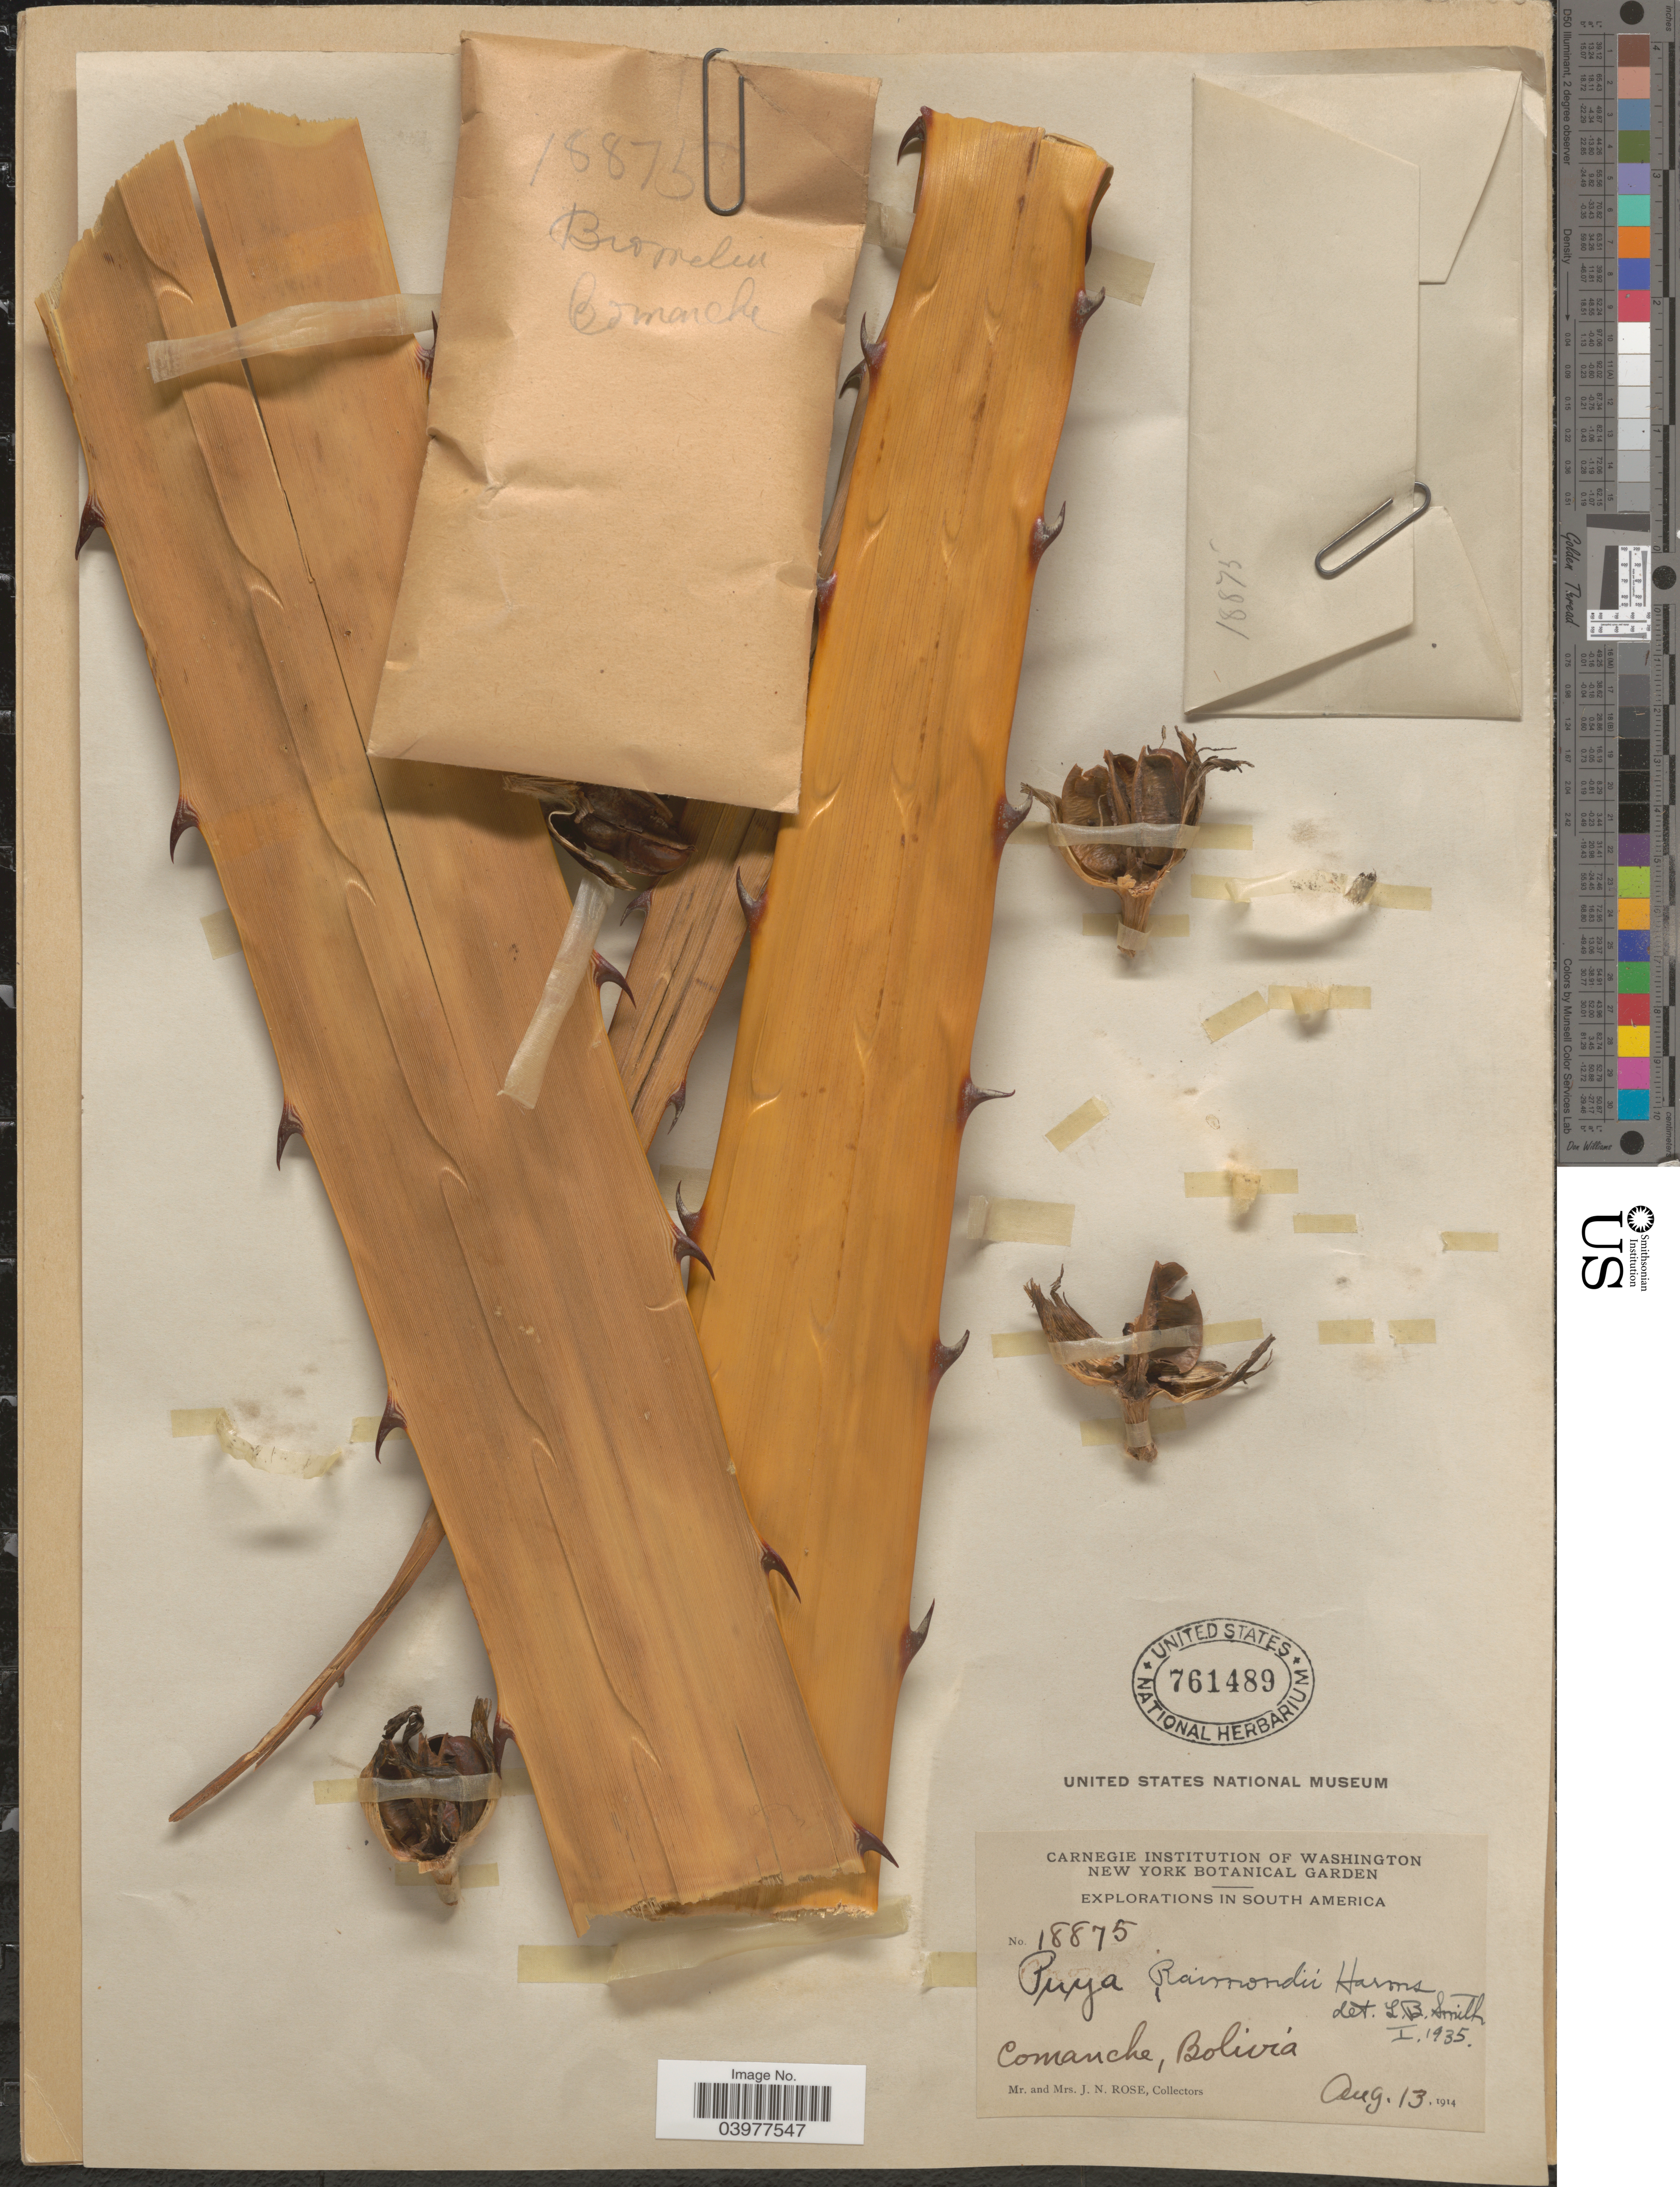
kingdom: Plantae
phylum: Tracheophyta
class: Liliopsida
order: Poales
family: Bromeliaceae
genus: Puya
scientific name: Puya raimondii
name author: Harms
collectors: J. N. Rose & L. B. Rose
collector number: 18875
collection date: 1914-08-13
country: Bolivia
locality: Comanche.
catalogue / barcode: US 761489